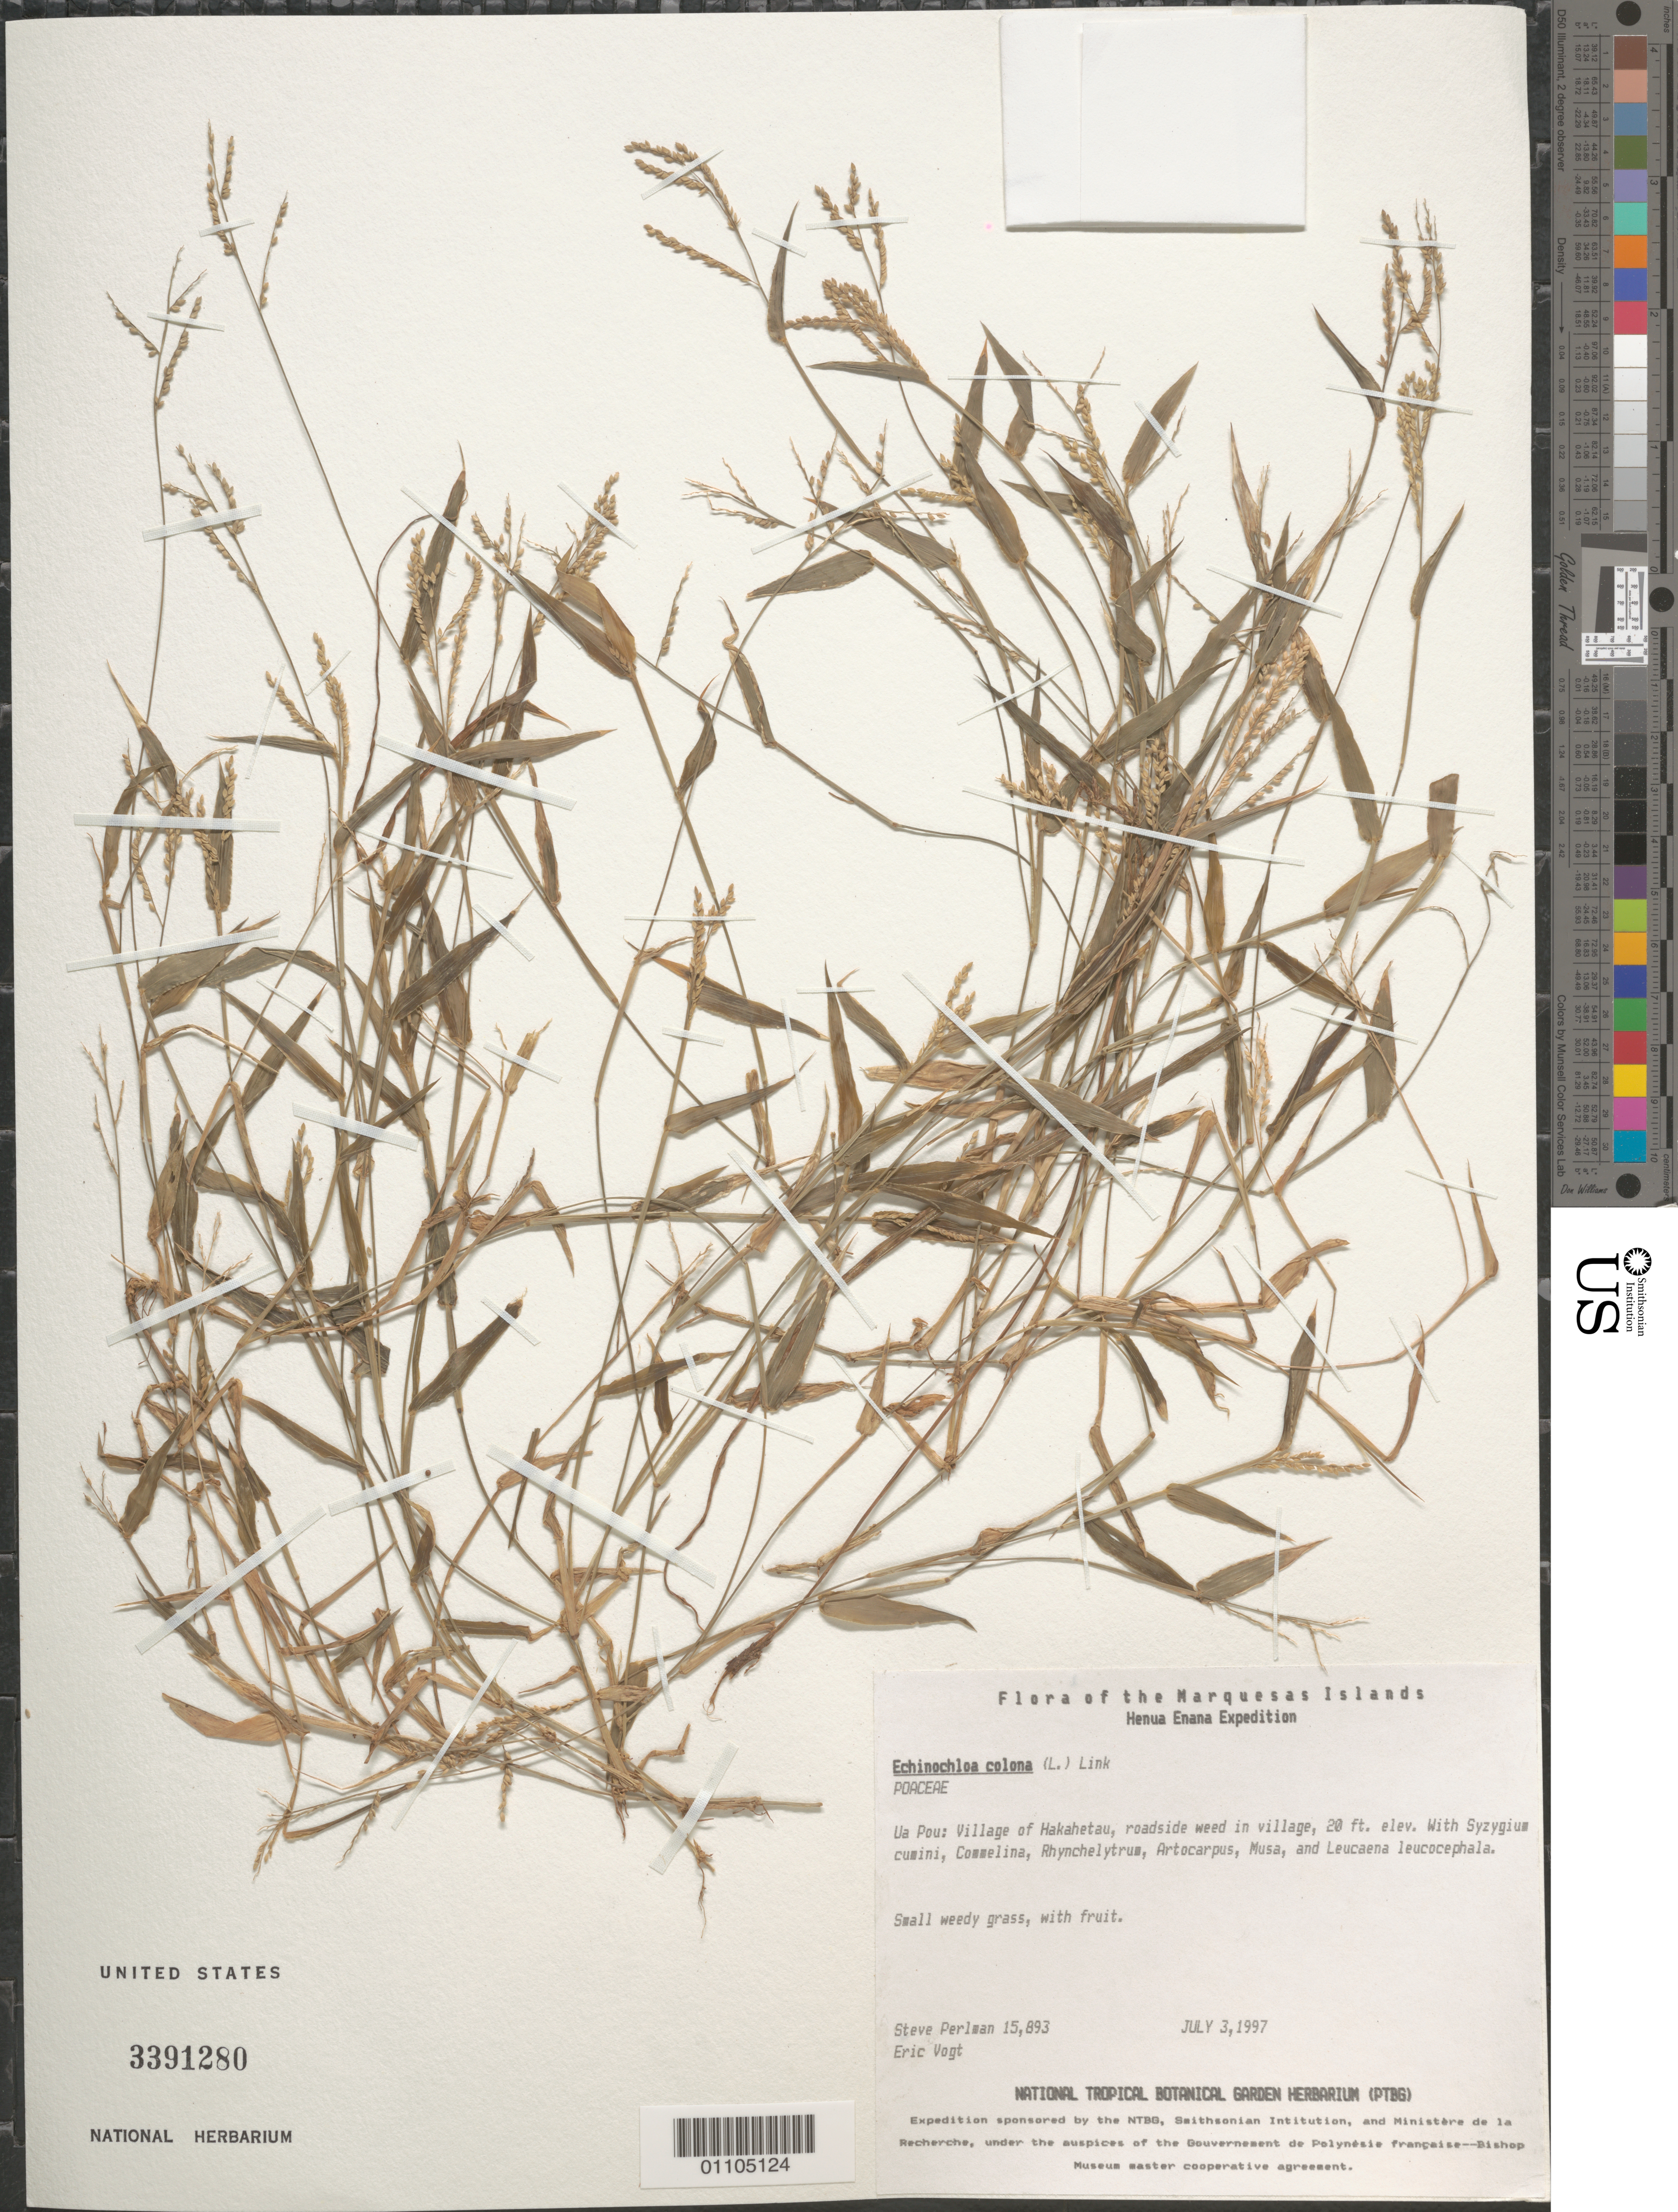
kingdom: Plantae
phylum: Tracheophyta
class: Liliopsida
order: Poales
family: Poaceae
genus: Echinochloa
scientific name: Echinochloa colona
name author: (L.) Link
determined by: Flynn, T. W.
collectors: S. P. Perlman & E. Vogt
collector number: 15893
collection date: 1997-07-03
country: French Polynesia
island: Ua Pou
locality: Village of Hakahetau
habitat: Roadside in village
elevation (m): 6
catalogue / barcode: US 3391280